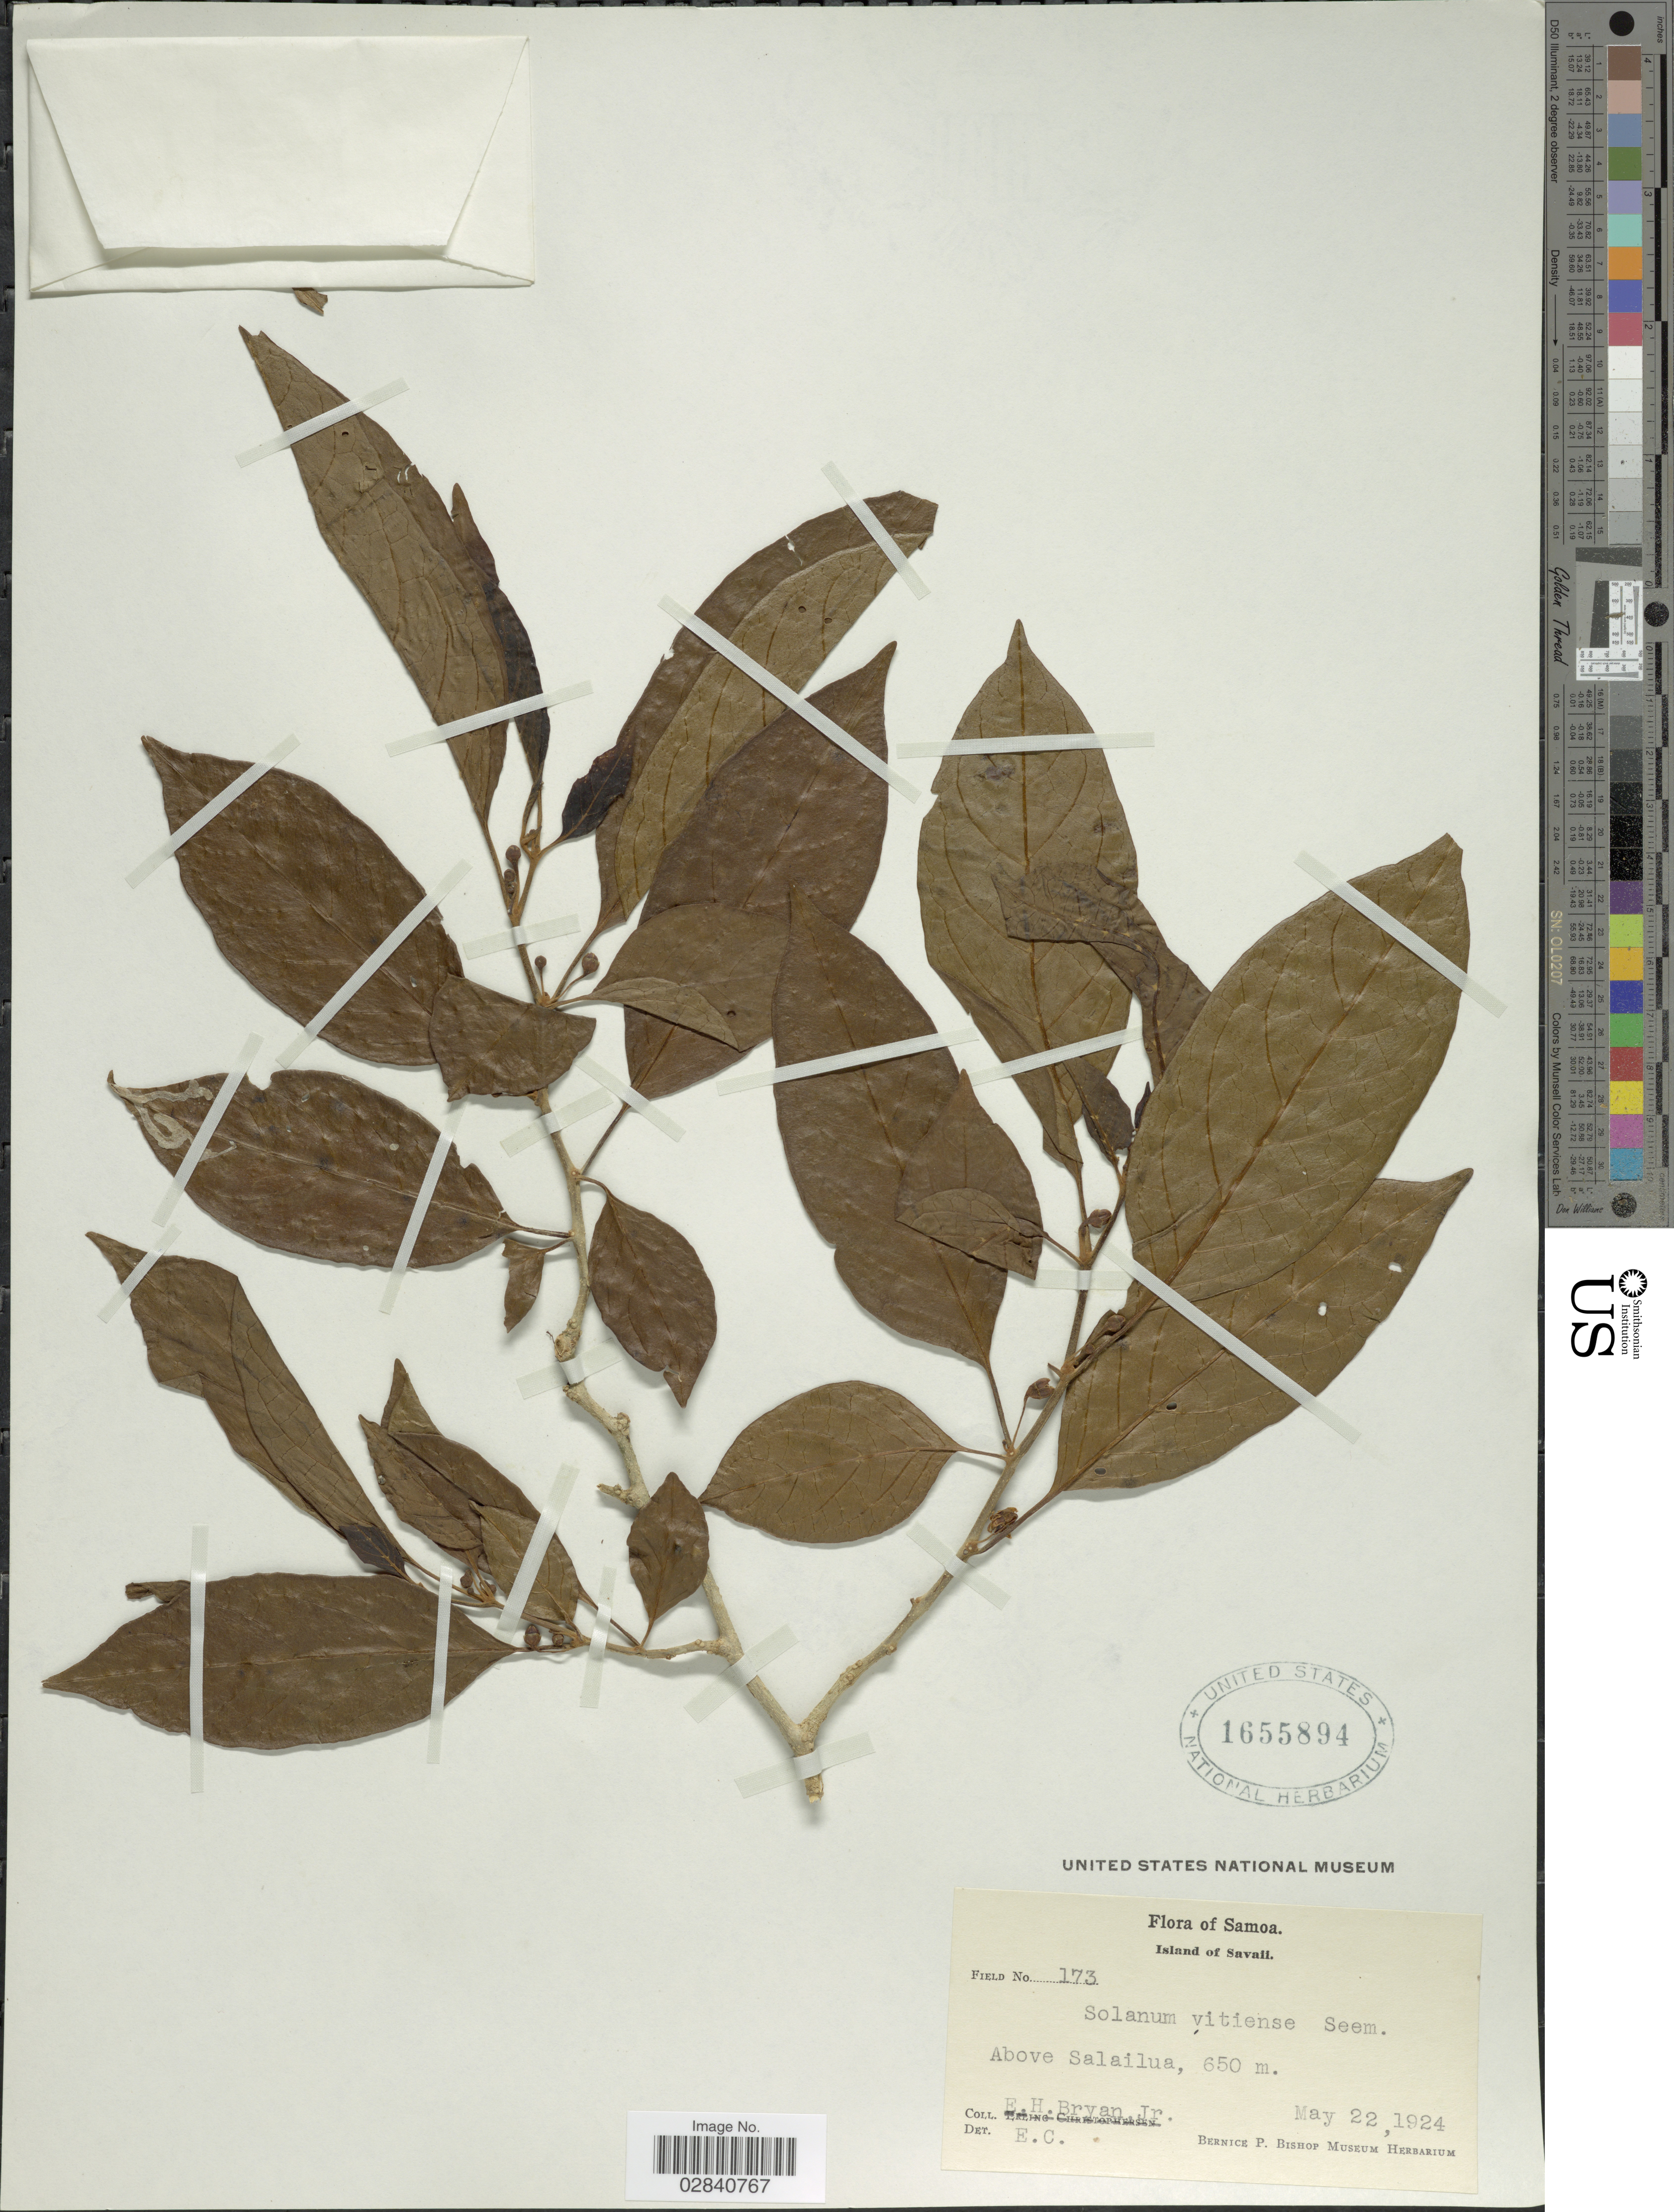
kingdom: Plantae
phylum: Tracheophyta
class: Magnoliopsida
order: Solanales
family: Solanaceae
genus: Lycianthes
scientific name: Lycianthes vitiensis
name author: (Seem.) A.R. Bean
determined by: Knapp, S. D.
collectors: E. Bryan Jr.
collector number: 173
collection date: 1924-05-22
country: Samoa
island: Savai'i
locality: Samoa. Island of Savaii. Above Salailua.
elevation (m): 650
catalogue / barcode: US 1655894